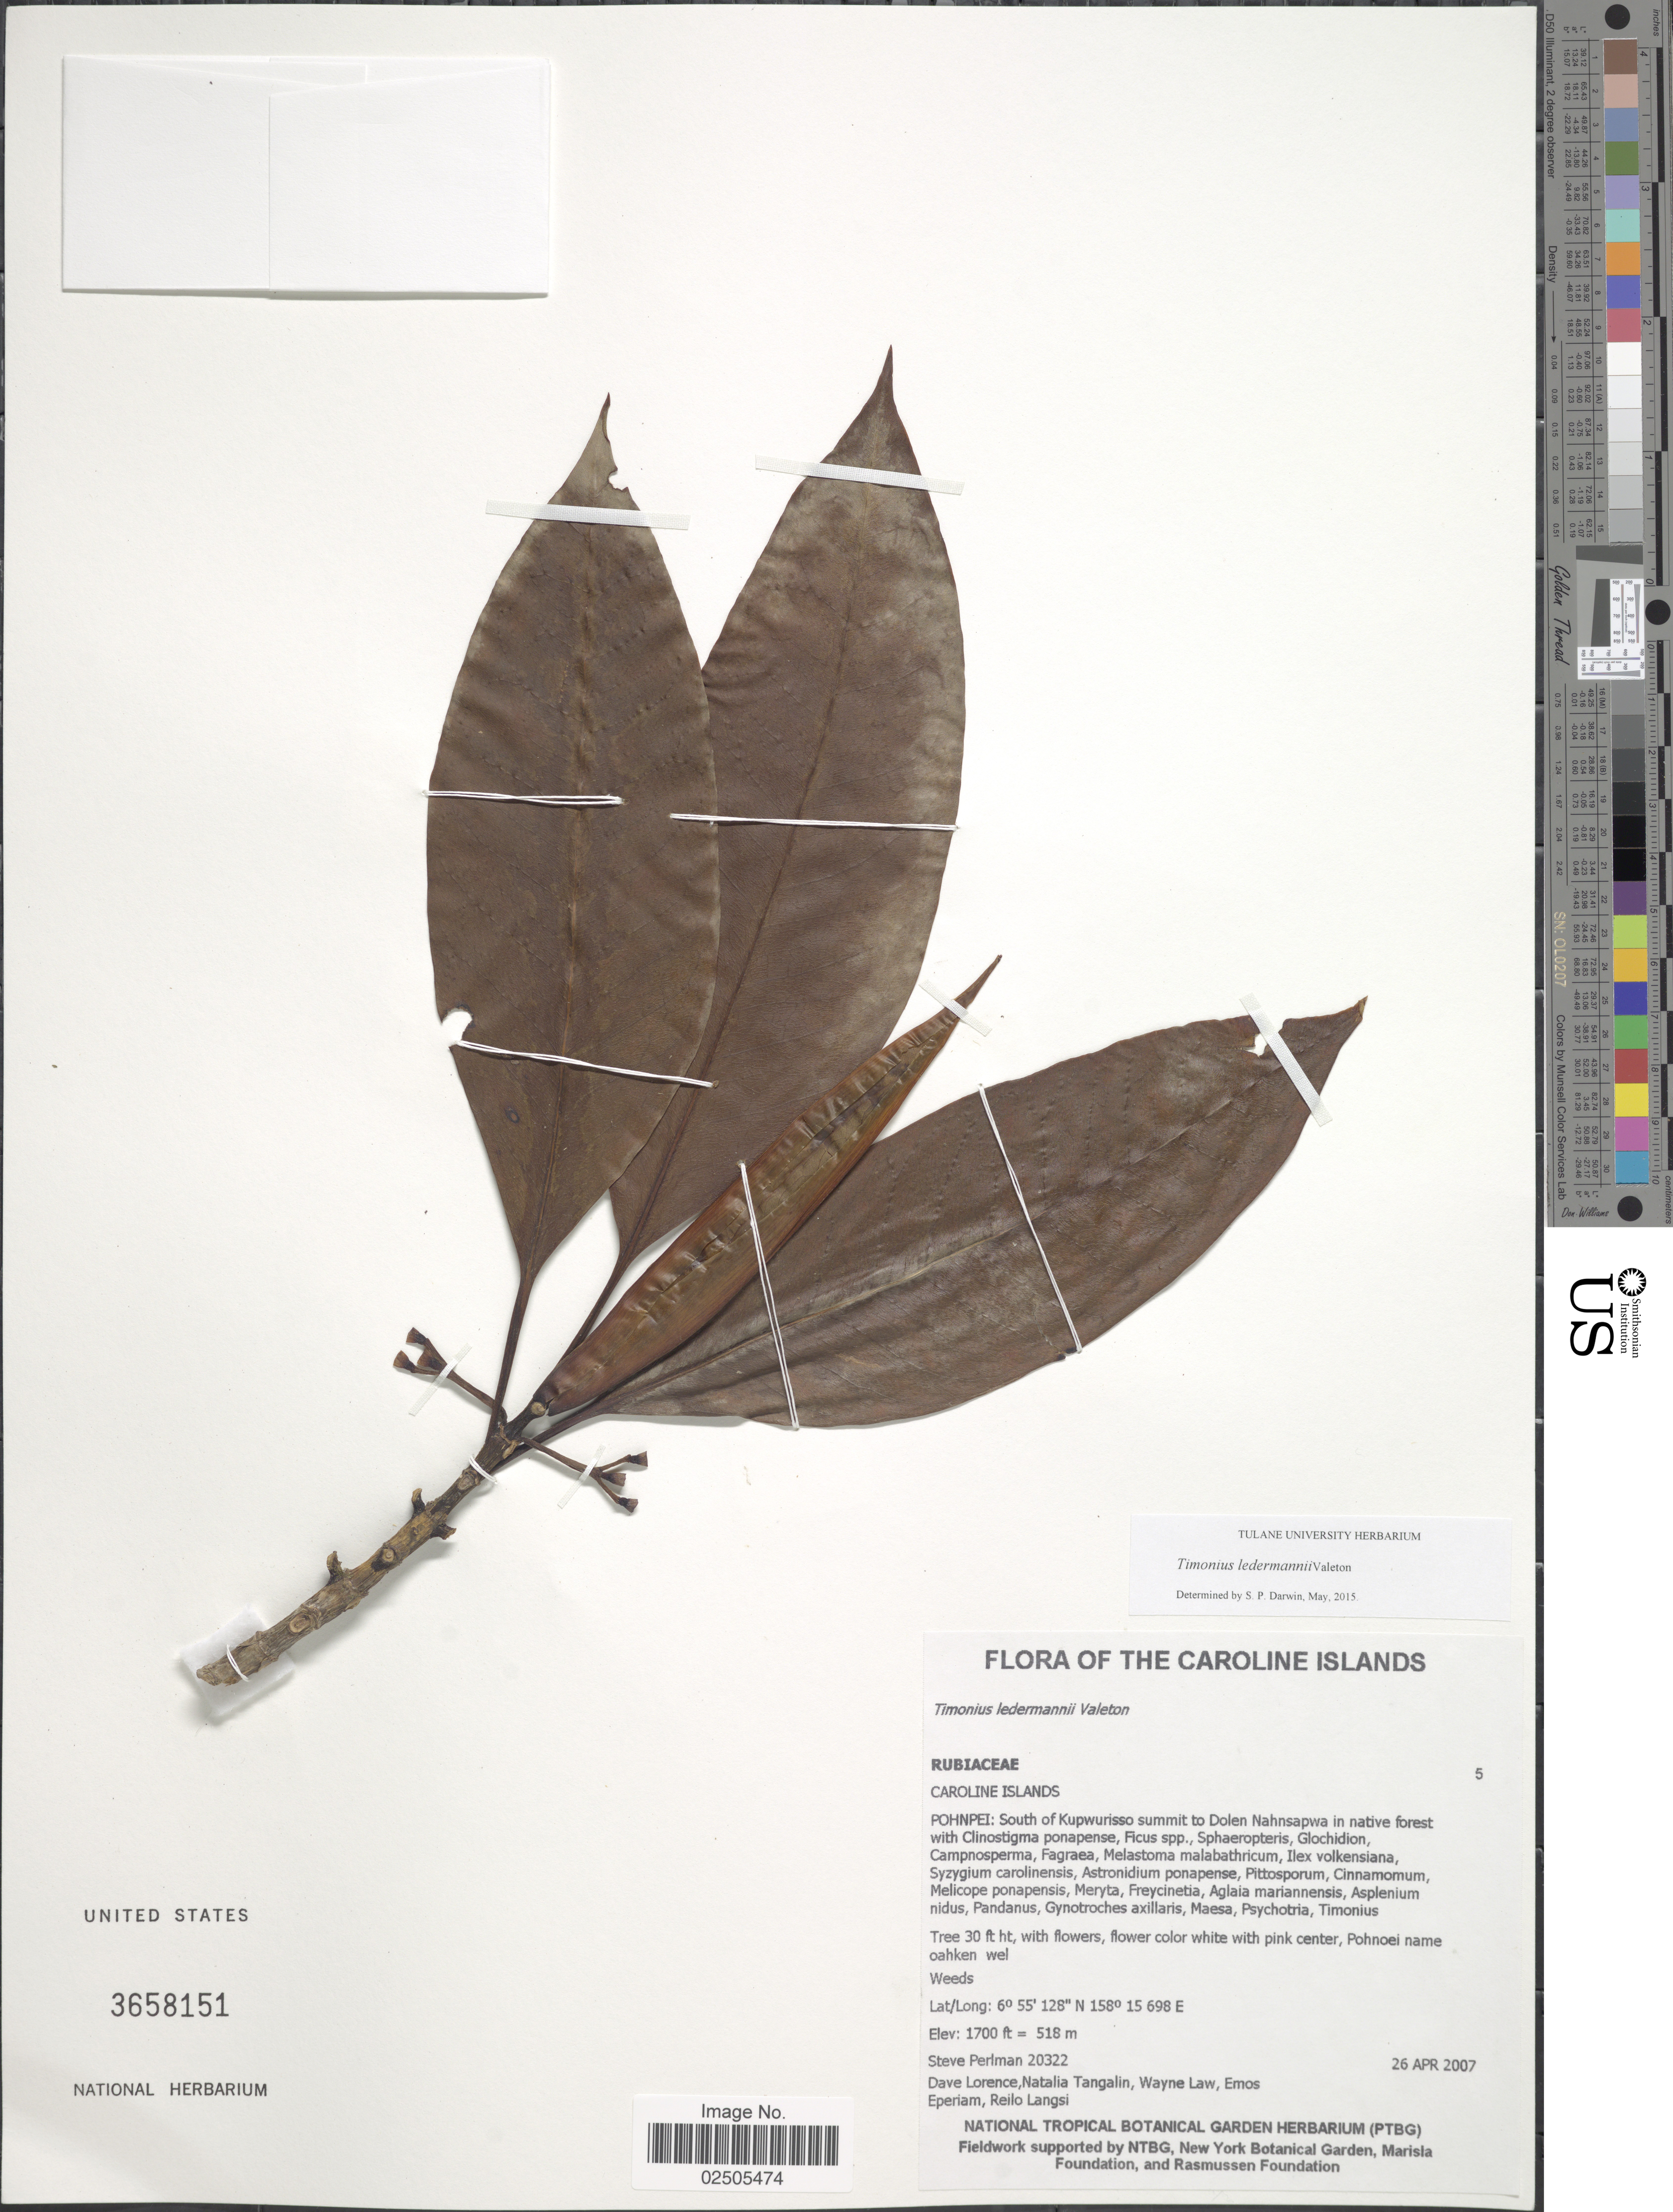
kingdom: Plantae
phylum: Tracheophyta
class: Magnoliopsida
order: Gentianales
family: Rubiaceae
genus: Timonius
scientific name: Timonius ledermannii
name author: Valeton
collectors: S. Perlman, D. Lorence, N. Tangalin, W. Law & et al.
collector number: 20322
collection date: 2007-04-26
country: Micronesia, Federated States of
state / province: Pohnpei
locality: The Caroline Islands, South of Kupwurisso summit to Dolen Nahnsapwa in native forest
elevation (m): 518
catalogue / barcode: US 3658151